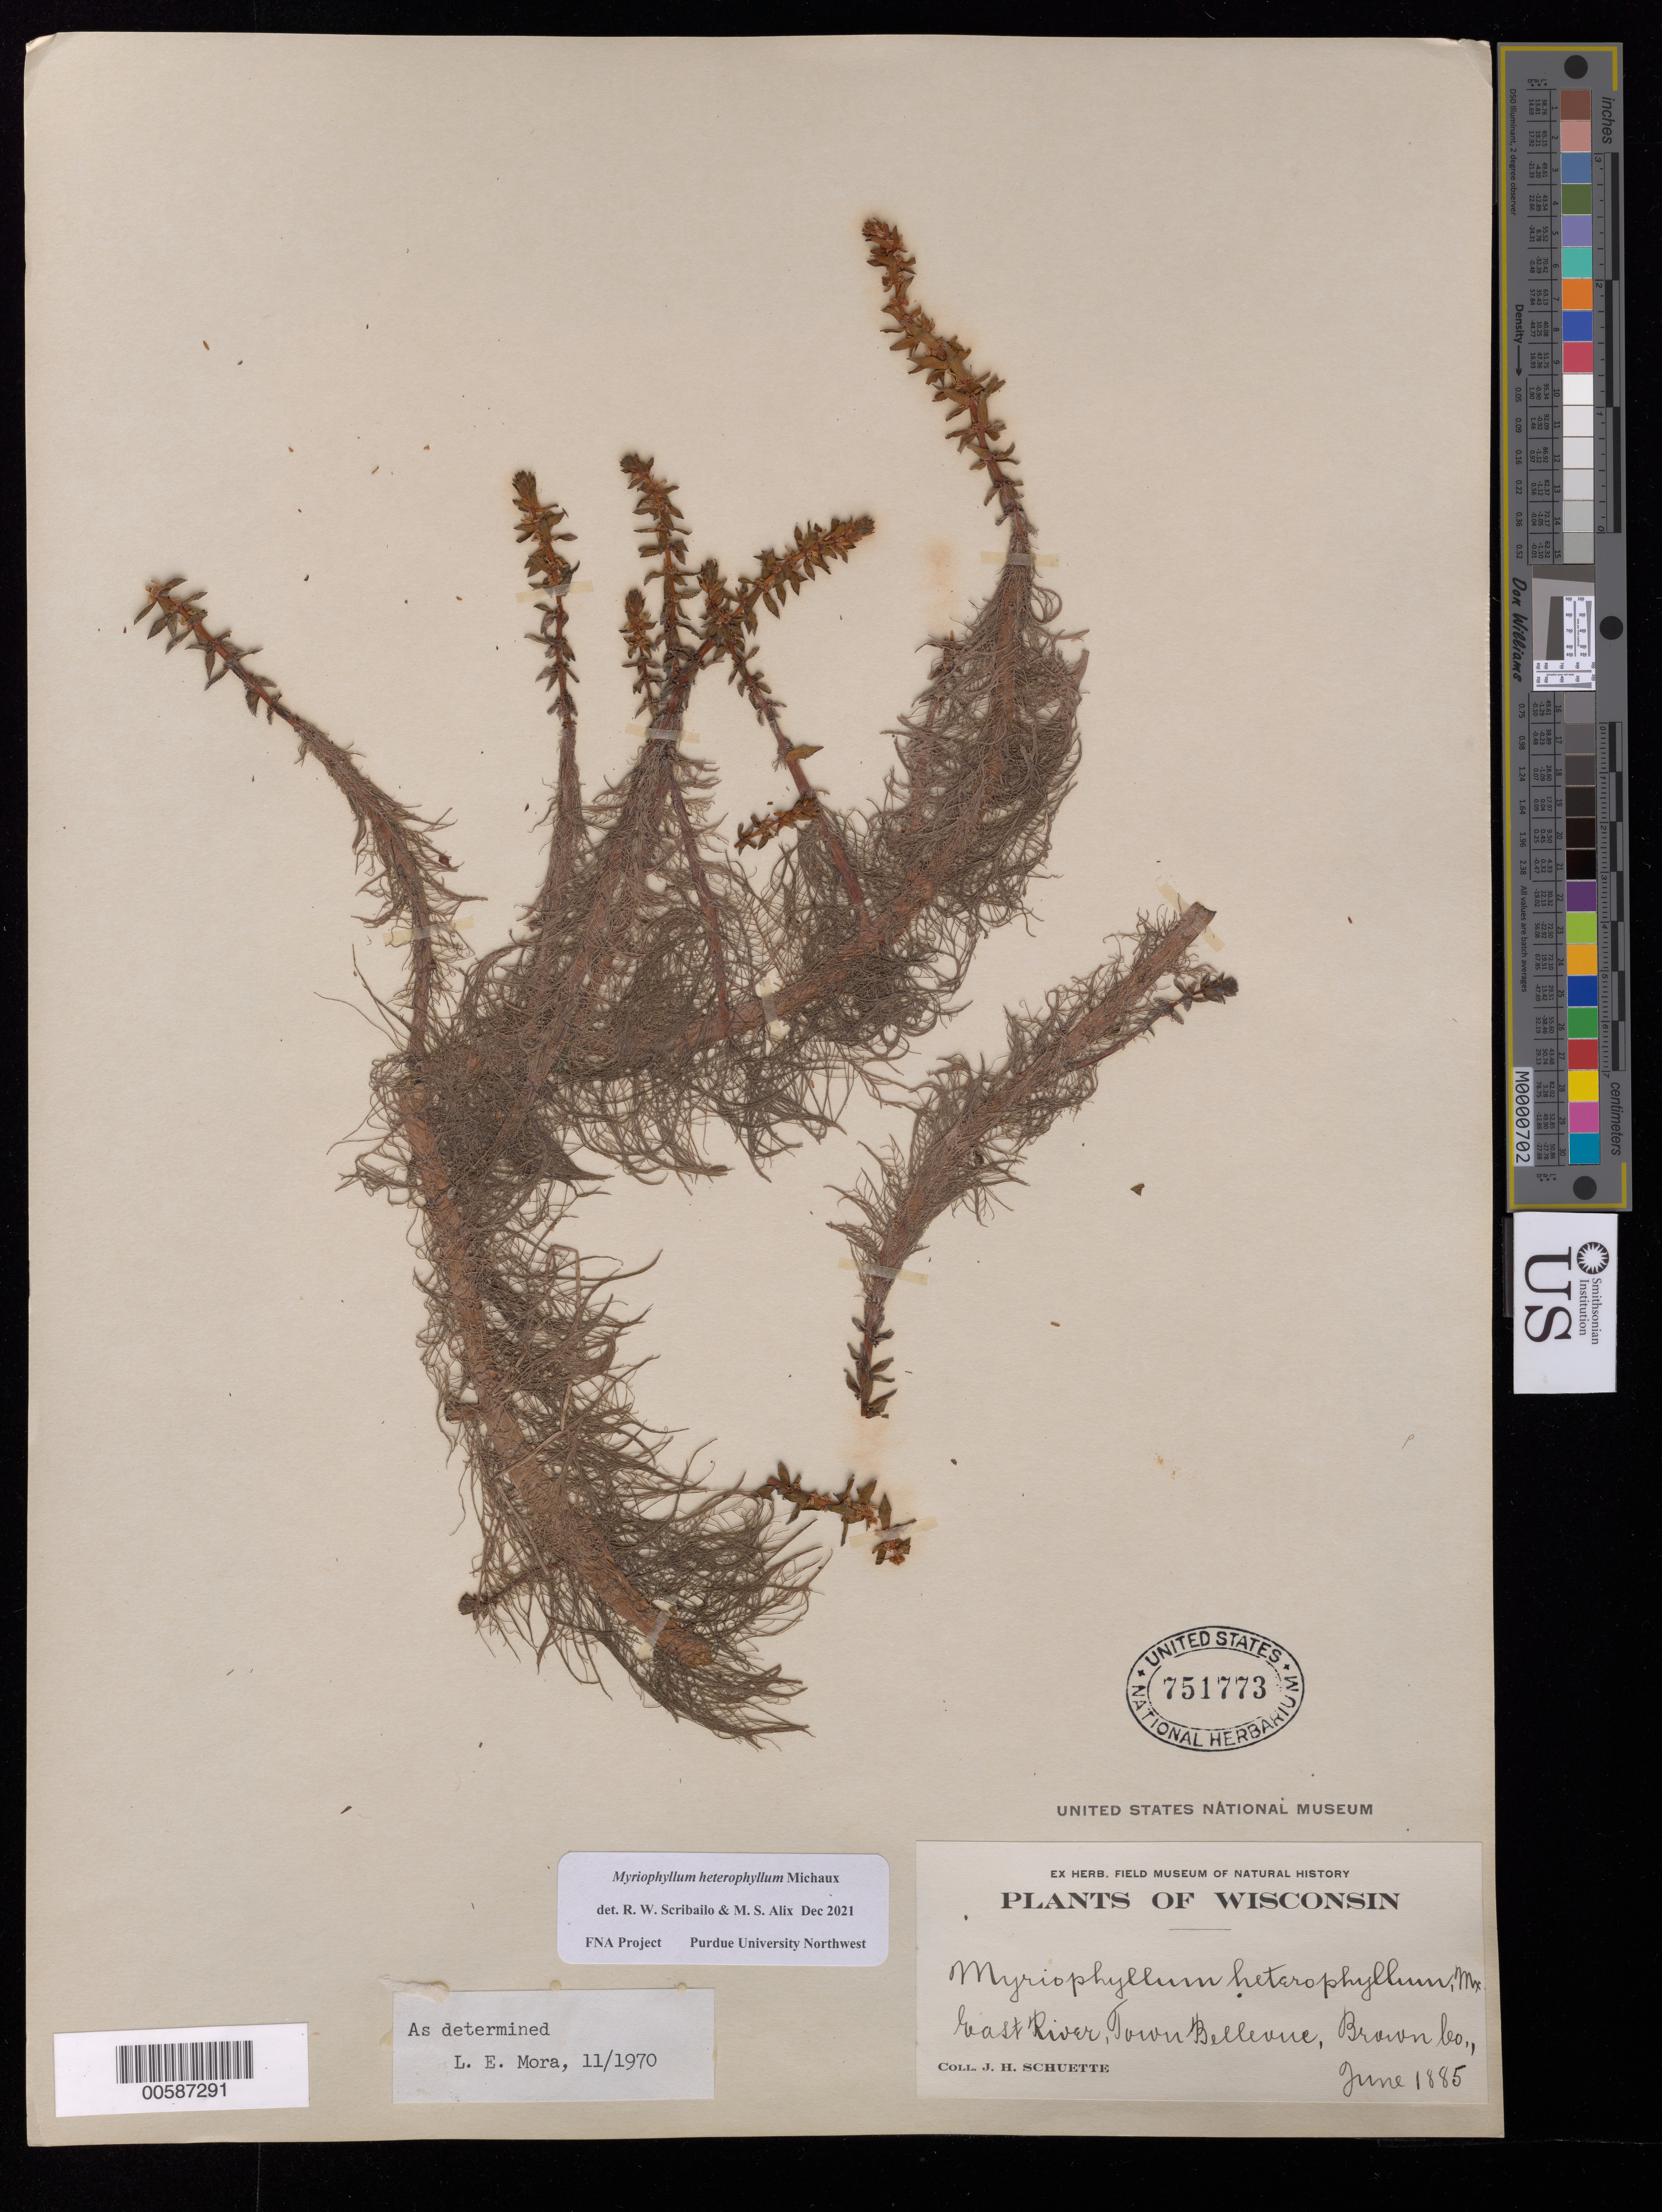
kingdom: Plantae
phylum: Tracheophyta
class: Magnoliopsida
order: Saxifragales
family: Haloragaceae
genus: Myriophyllum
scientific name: Myriophyllum heterophyllum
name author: Michx.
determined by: Scribailo, R. W.; Alix, M. S.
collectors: J. H. Schuette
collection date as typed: Jun 1885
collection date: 1885-06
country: United States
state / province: Wisconsin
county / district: Brown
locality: Easte River, Town Bellevue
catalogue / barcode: US 751773